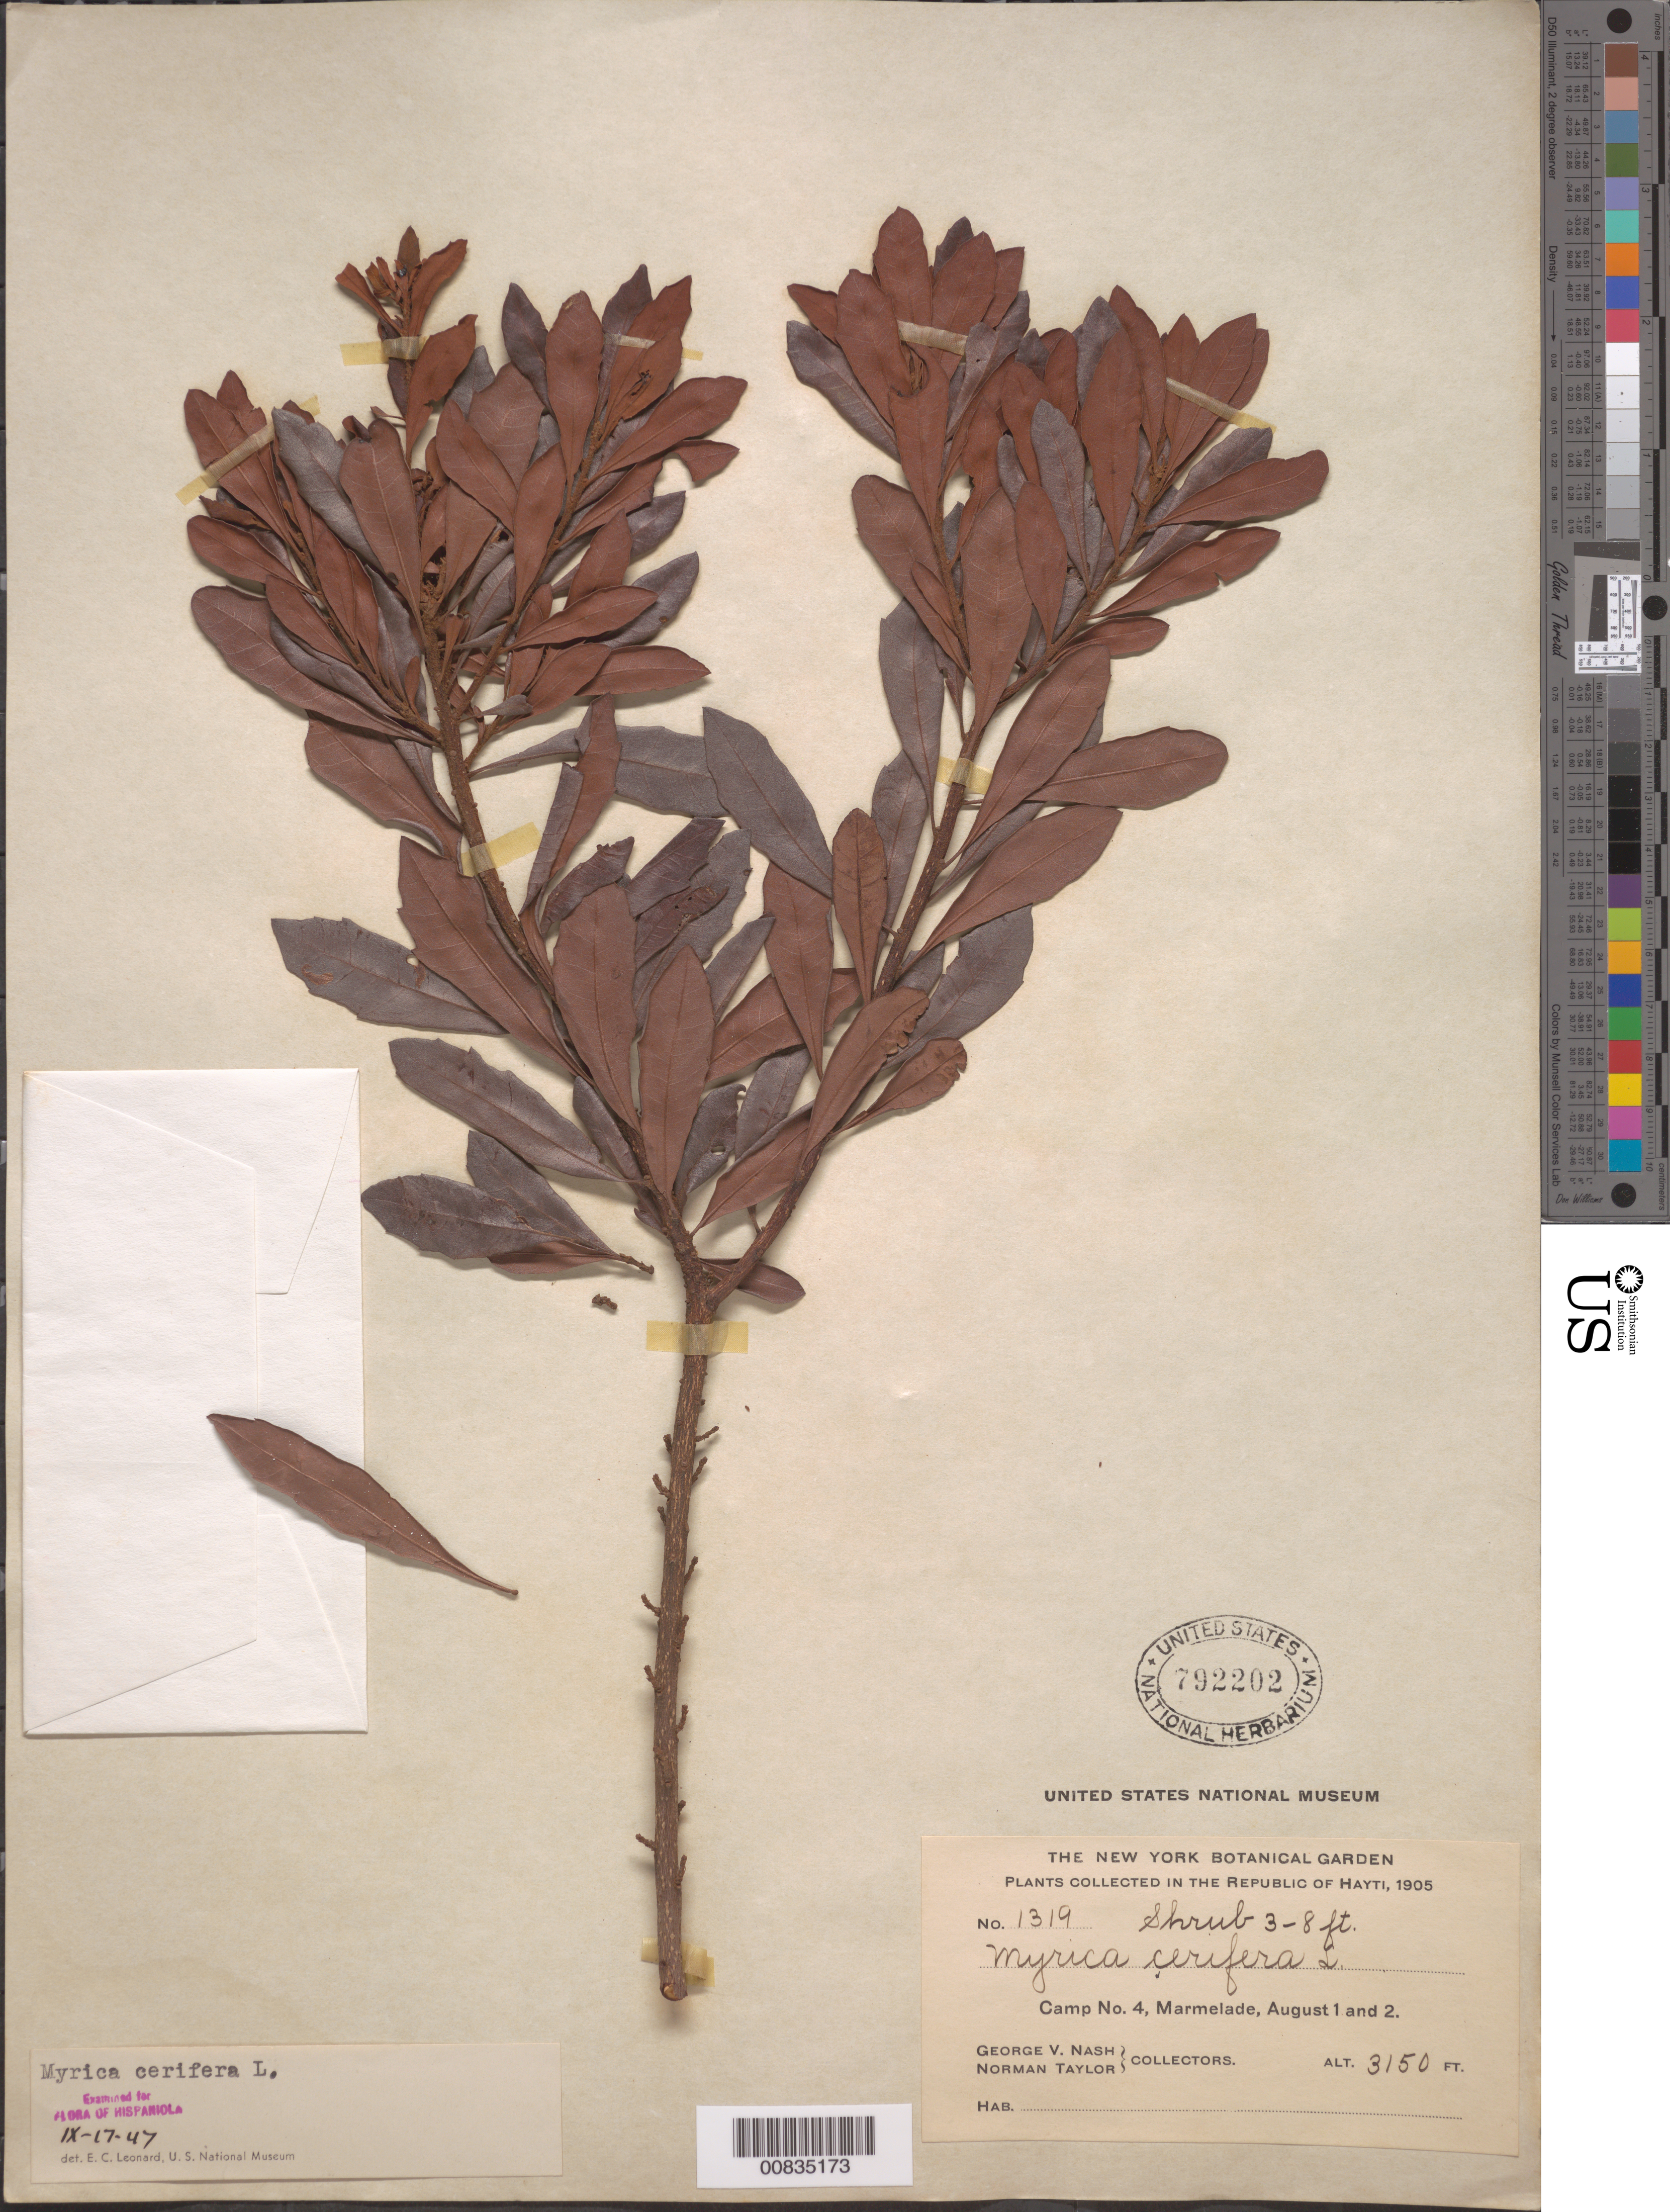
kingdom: Plantae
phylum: Tracheophyta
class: Magnoliopsida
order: Fagales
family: Myricaceae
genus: Morella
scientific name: Morella cerifera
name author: (L.) Small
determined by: Strong, M. T., (US), Smithsonian Institution - National Museum of Natural History (UNITED STATES)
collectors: G. V. Nash & N. Taylor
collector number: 1319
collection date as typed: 01 Aug 1905 to 02 Aug 1905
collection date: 1905-08-01/1905-08-02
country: Haiti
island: Hispaniola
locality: Camp No. 4, Marmelade.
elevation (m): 960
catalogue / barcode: US 792202